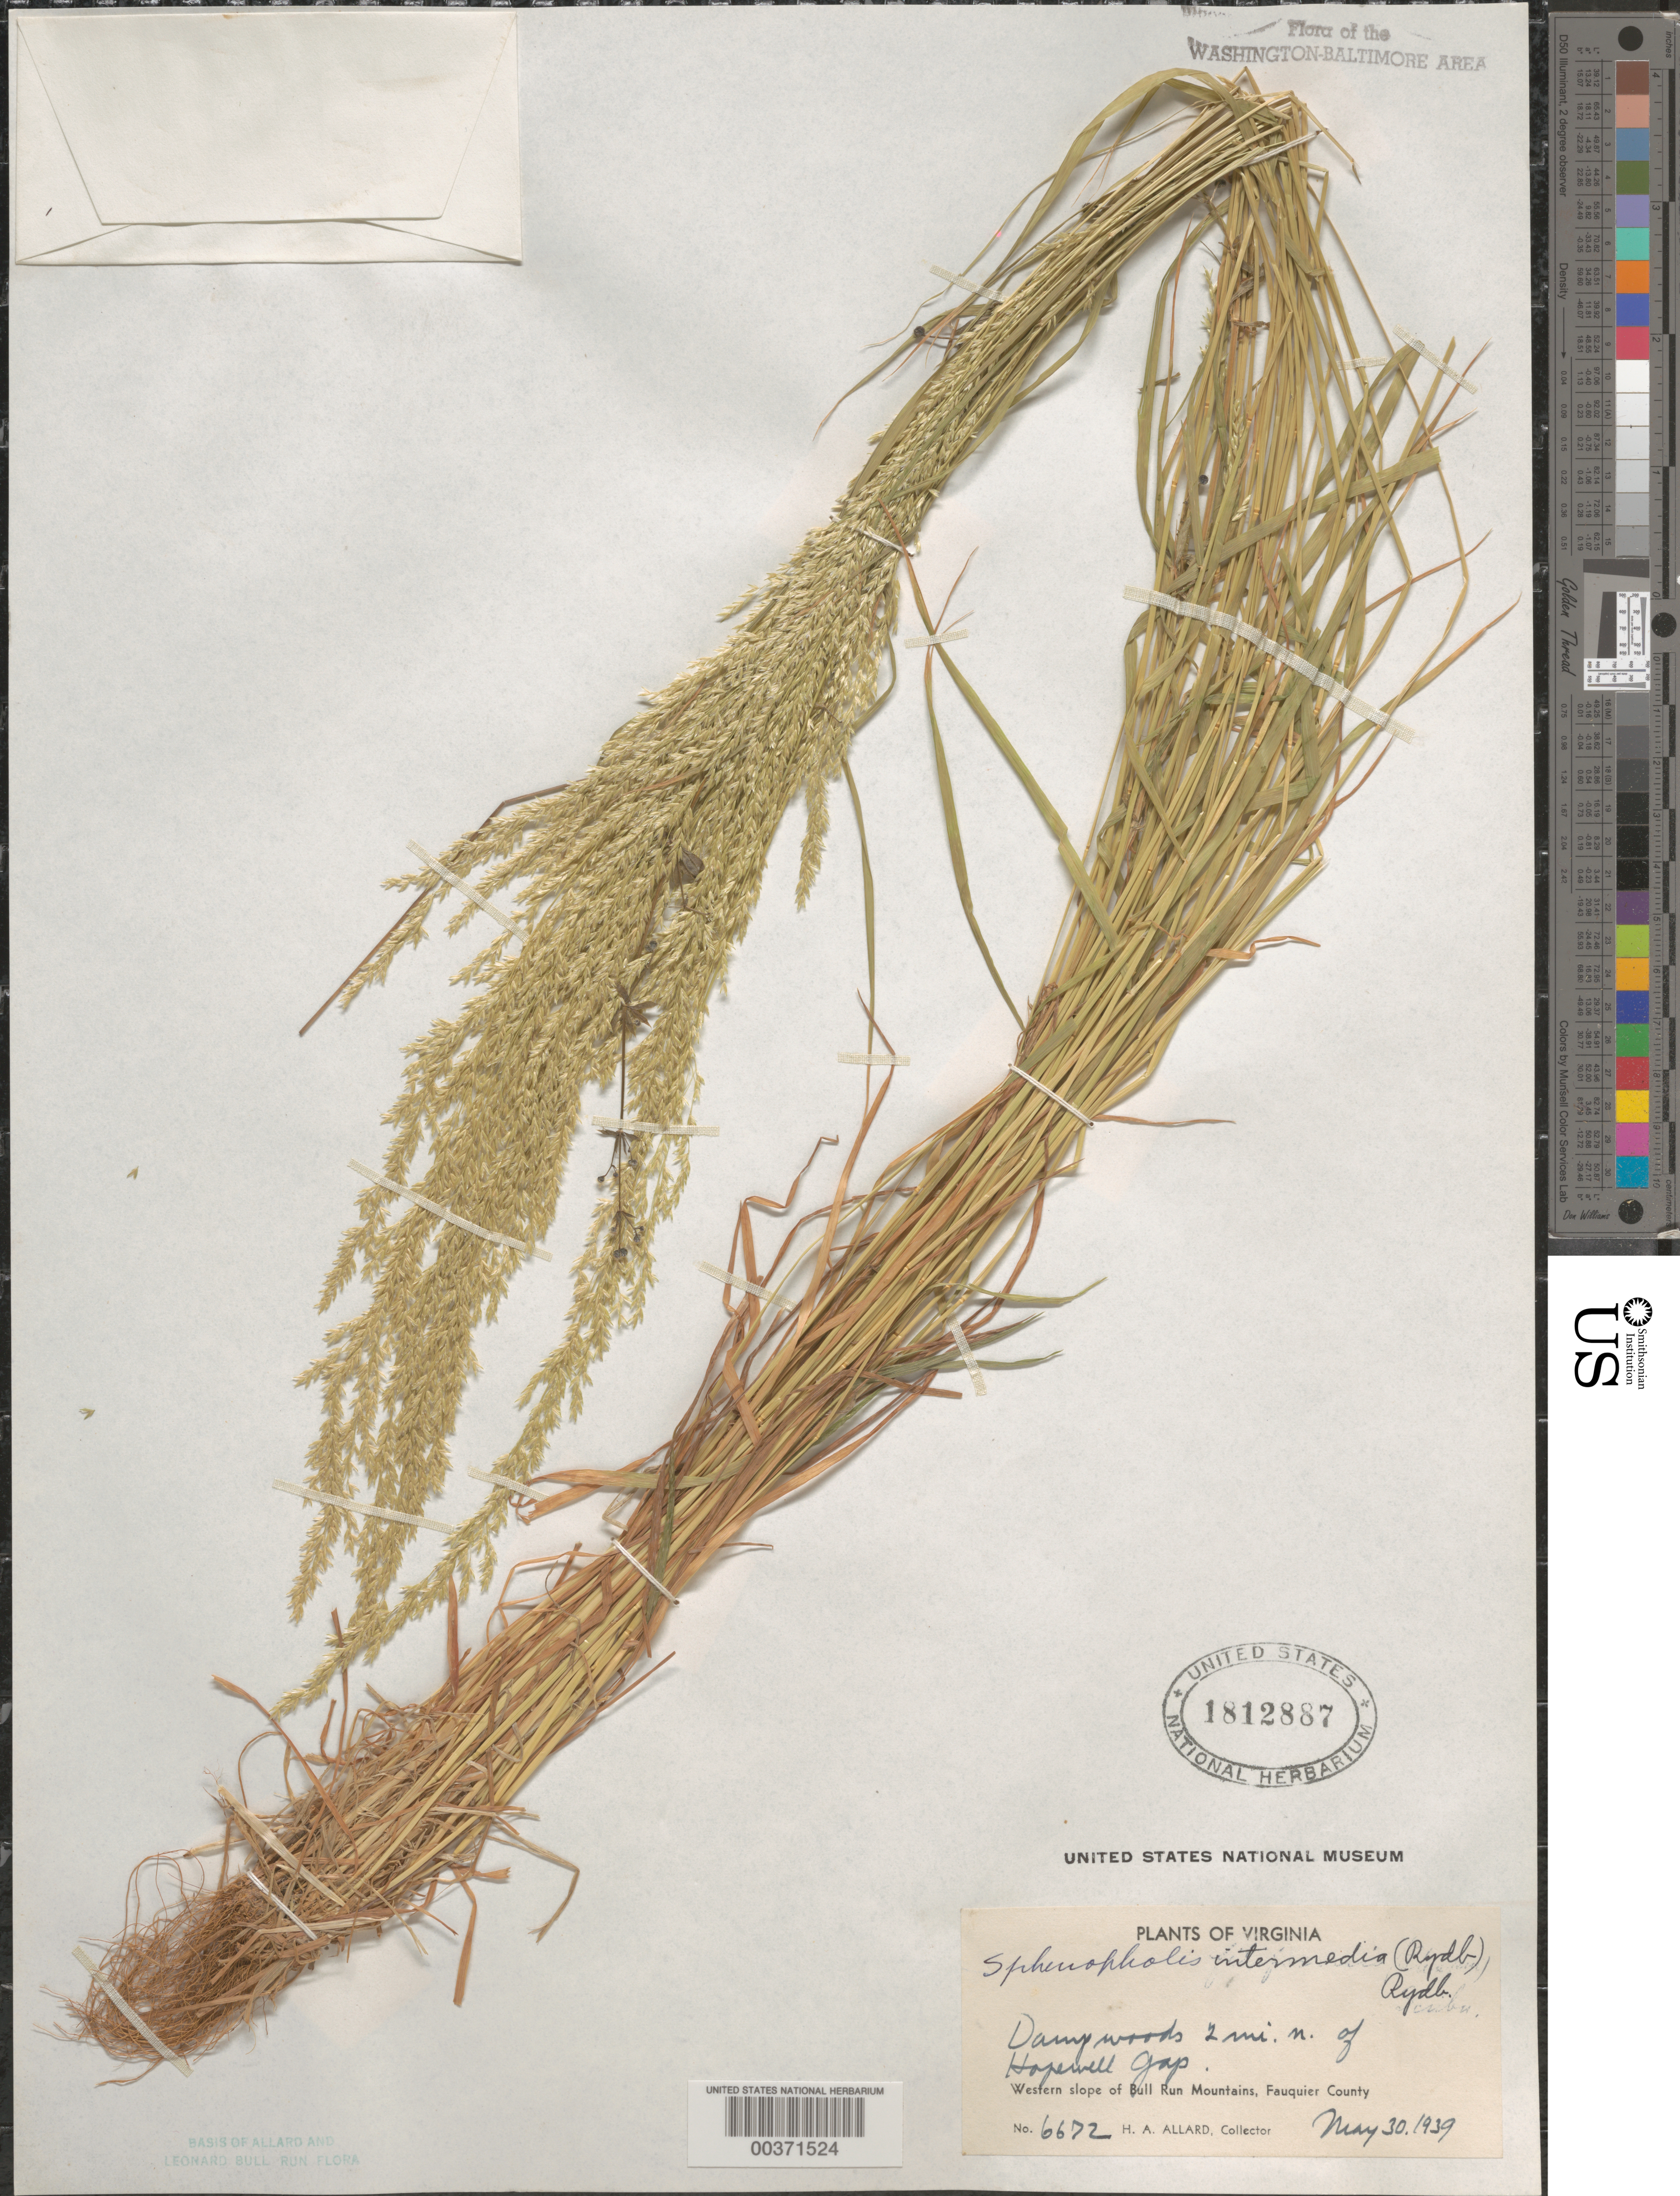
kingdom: Plantae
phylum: Tracheophyta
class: Liliopsida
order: Poales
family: Poaceae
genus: Sphenopholis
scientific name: Sphenopholis intermedia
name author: (Rydb.) Rydb.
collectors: H. A. Allard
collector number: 6672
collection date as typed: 30 May 1939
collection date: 1939-05-30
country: United States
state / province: Virginia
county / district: Fauquier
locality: North of Hopewell Gap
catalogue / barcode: US 1812887